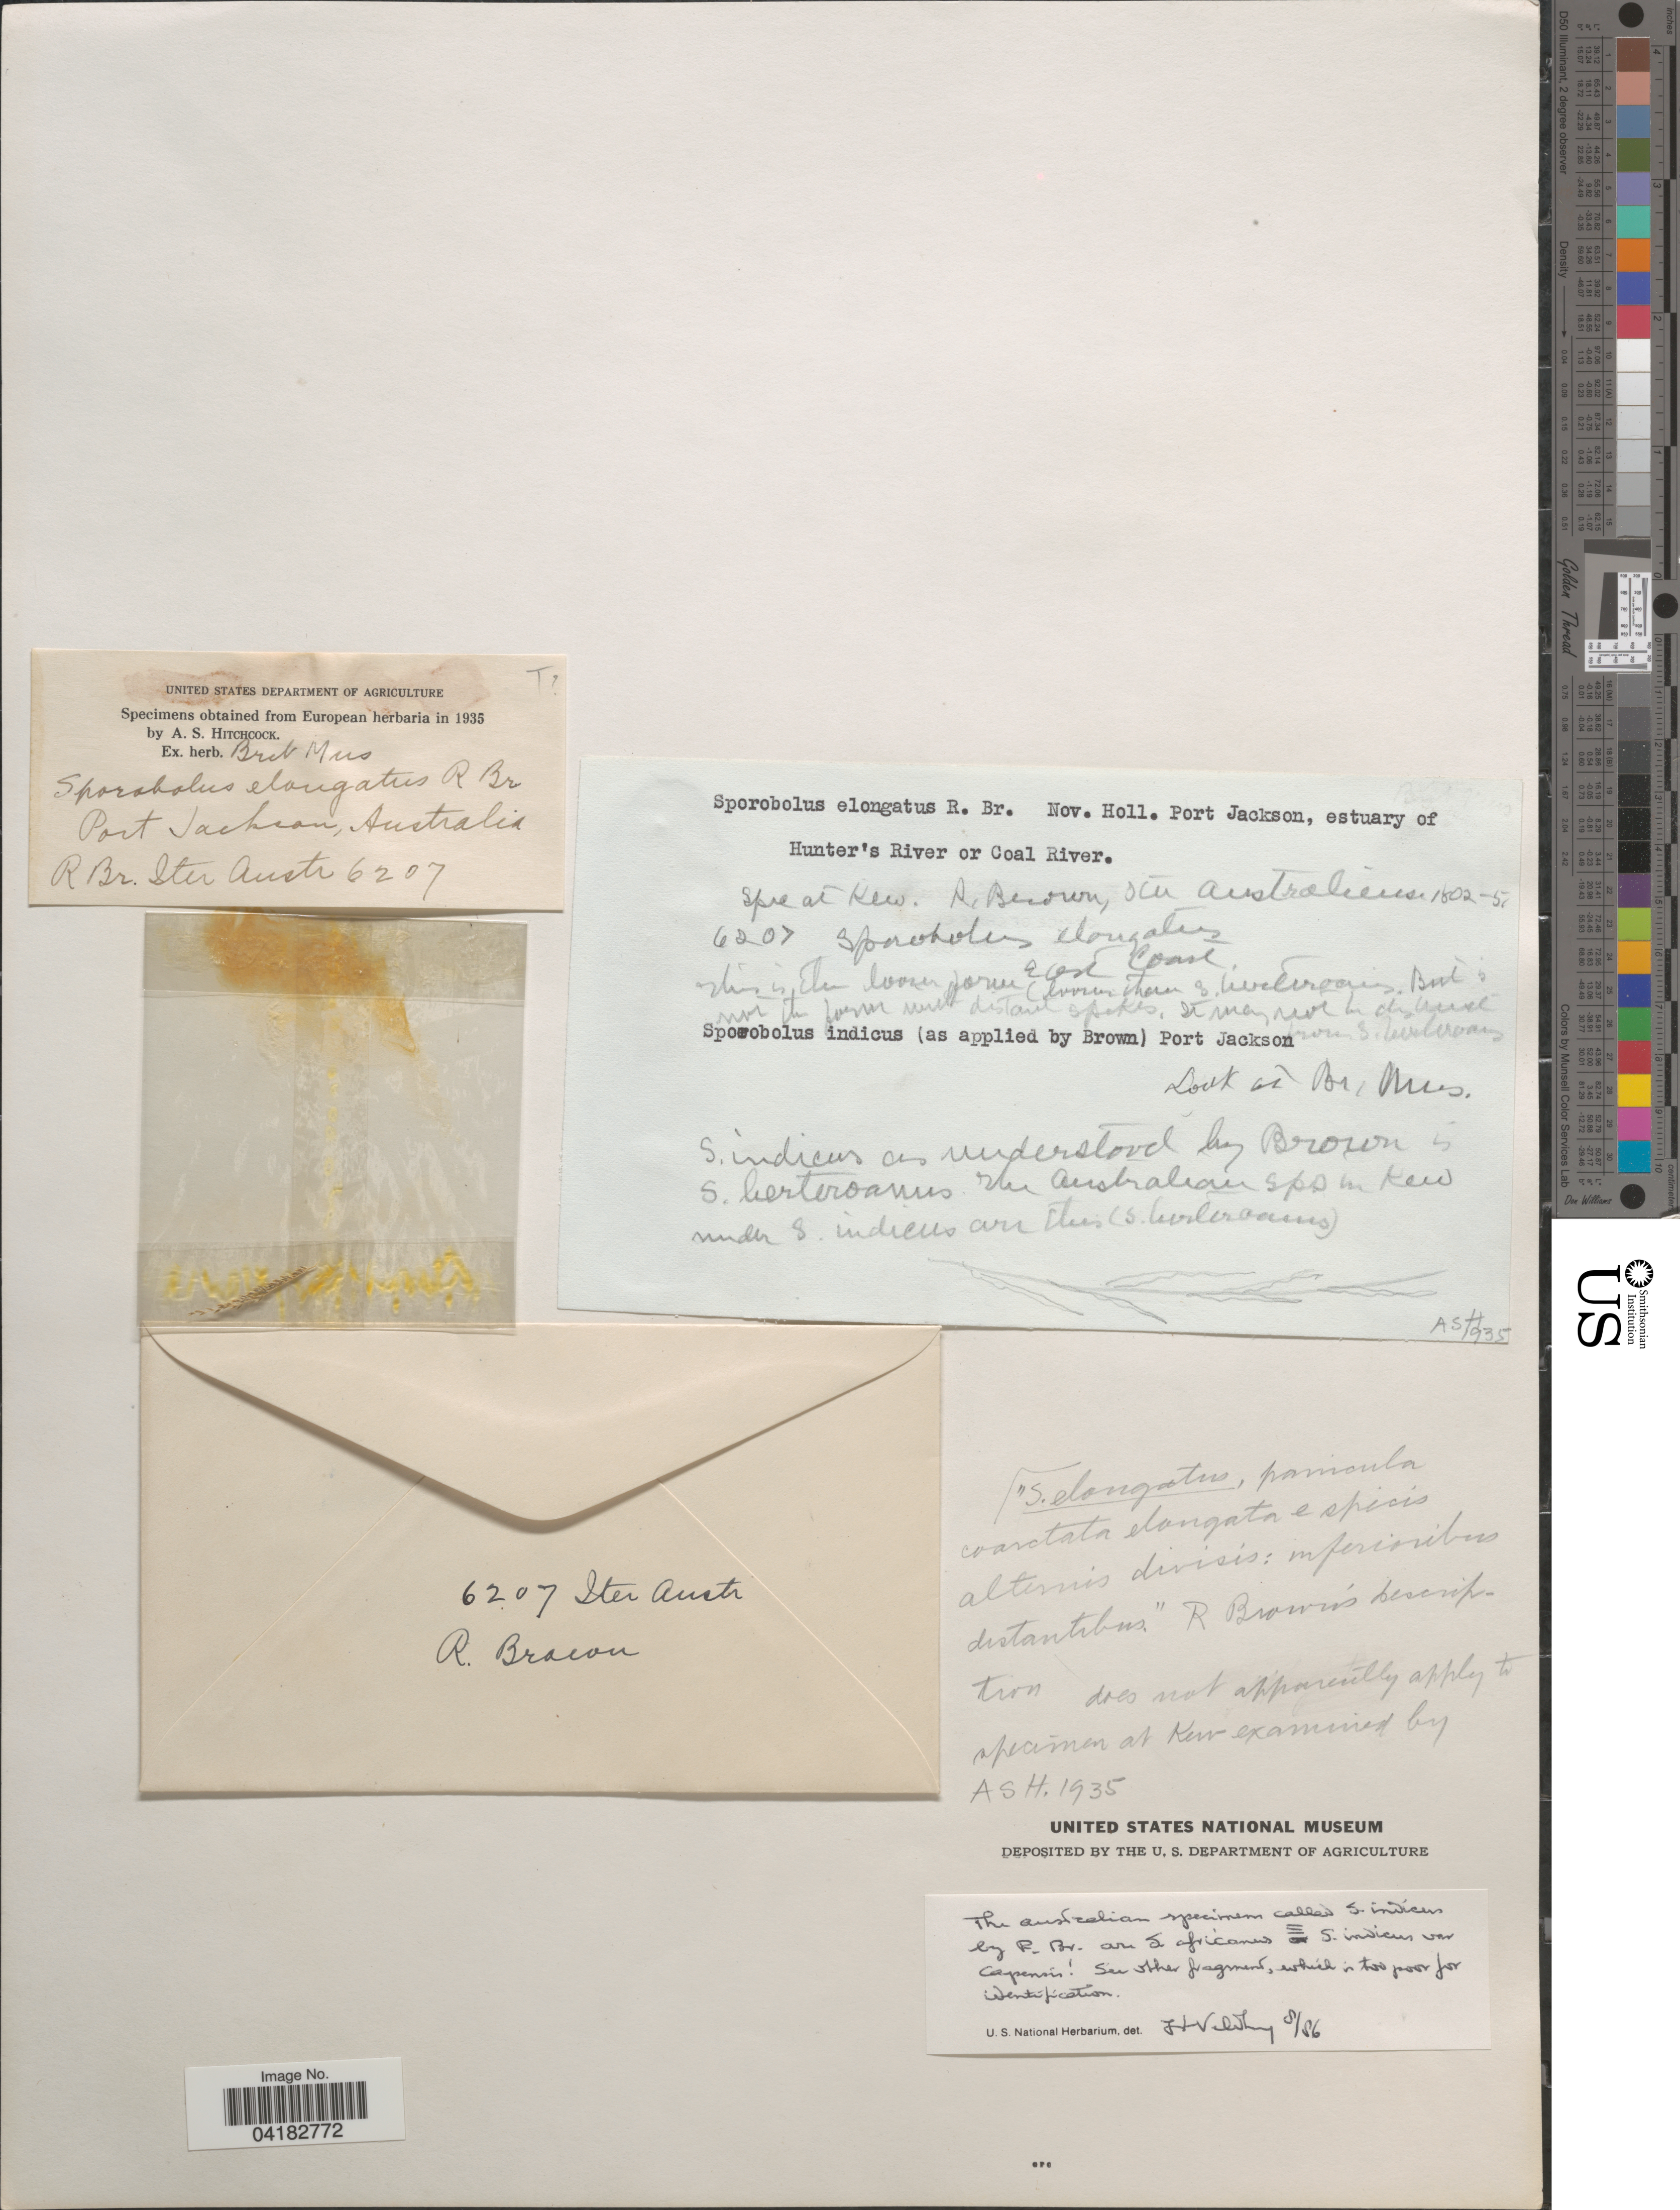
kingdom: Plantae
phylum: Tracheophyta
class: Liliopsida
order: Poales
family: Poaceae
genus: Sporobolus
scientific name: Sporobolus elongatus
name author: R. Br.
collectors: R. Bracon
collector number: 6207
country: Australia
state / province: New South Wales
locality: Iter Austr.